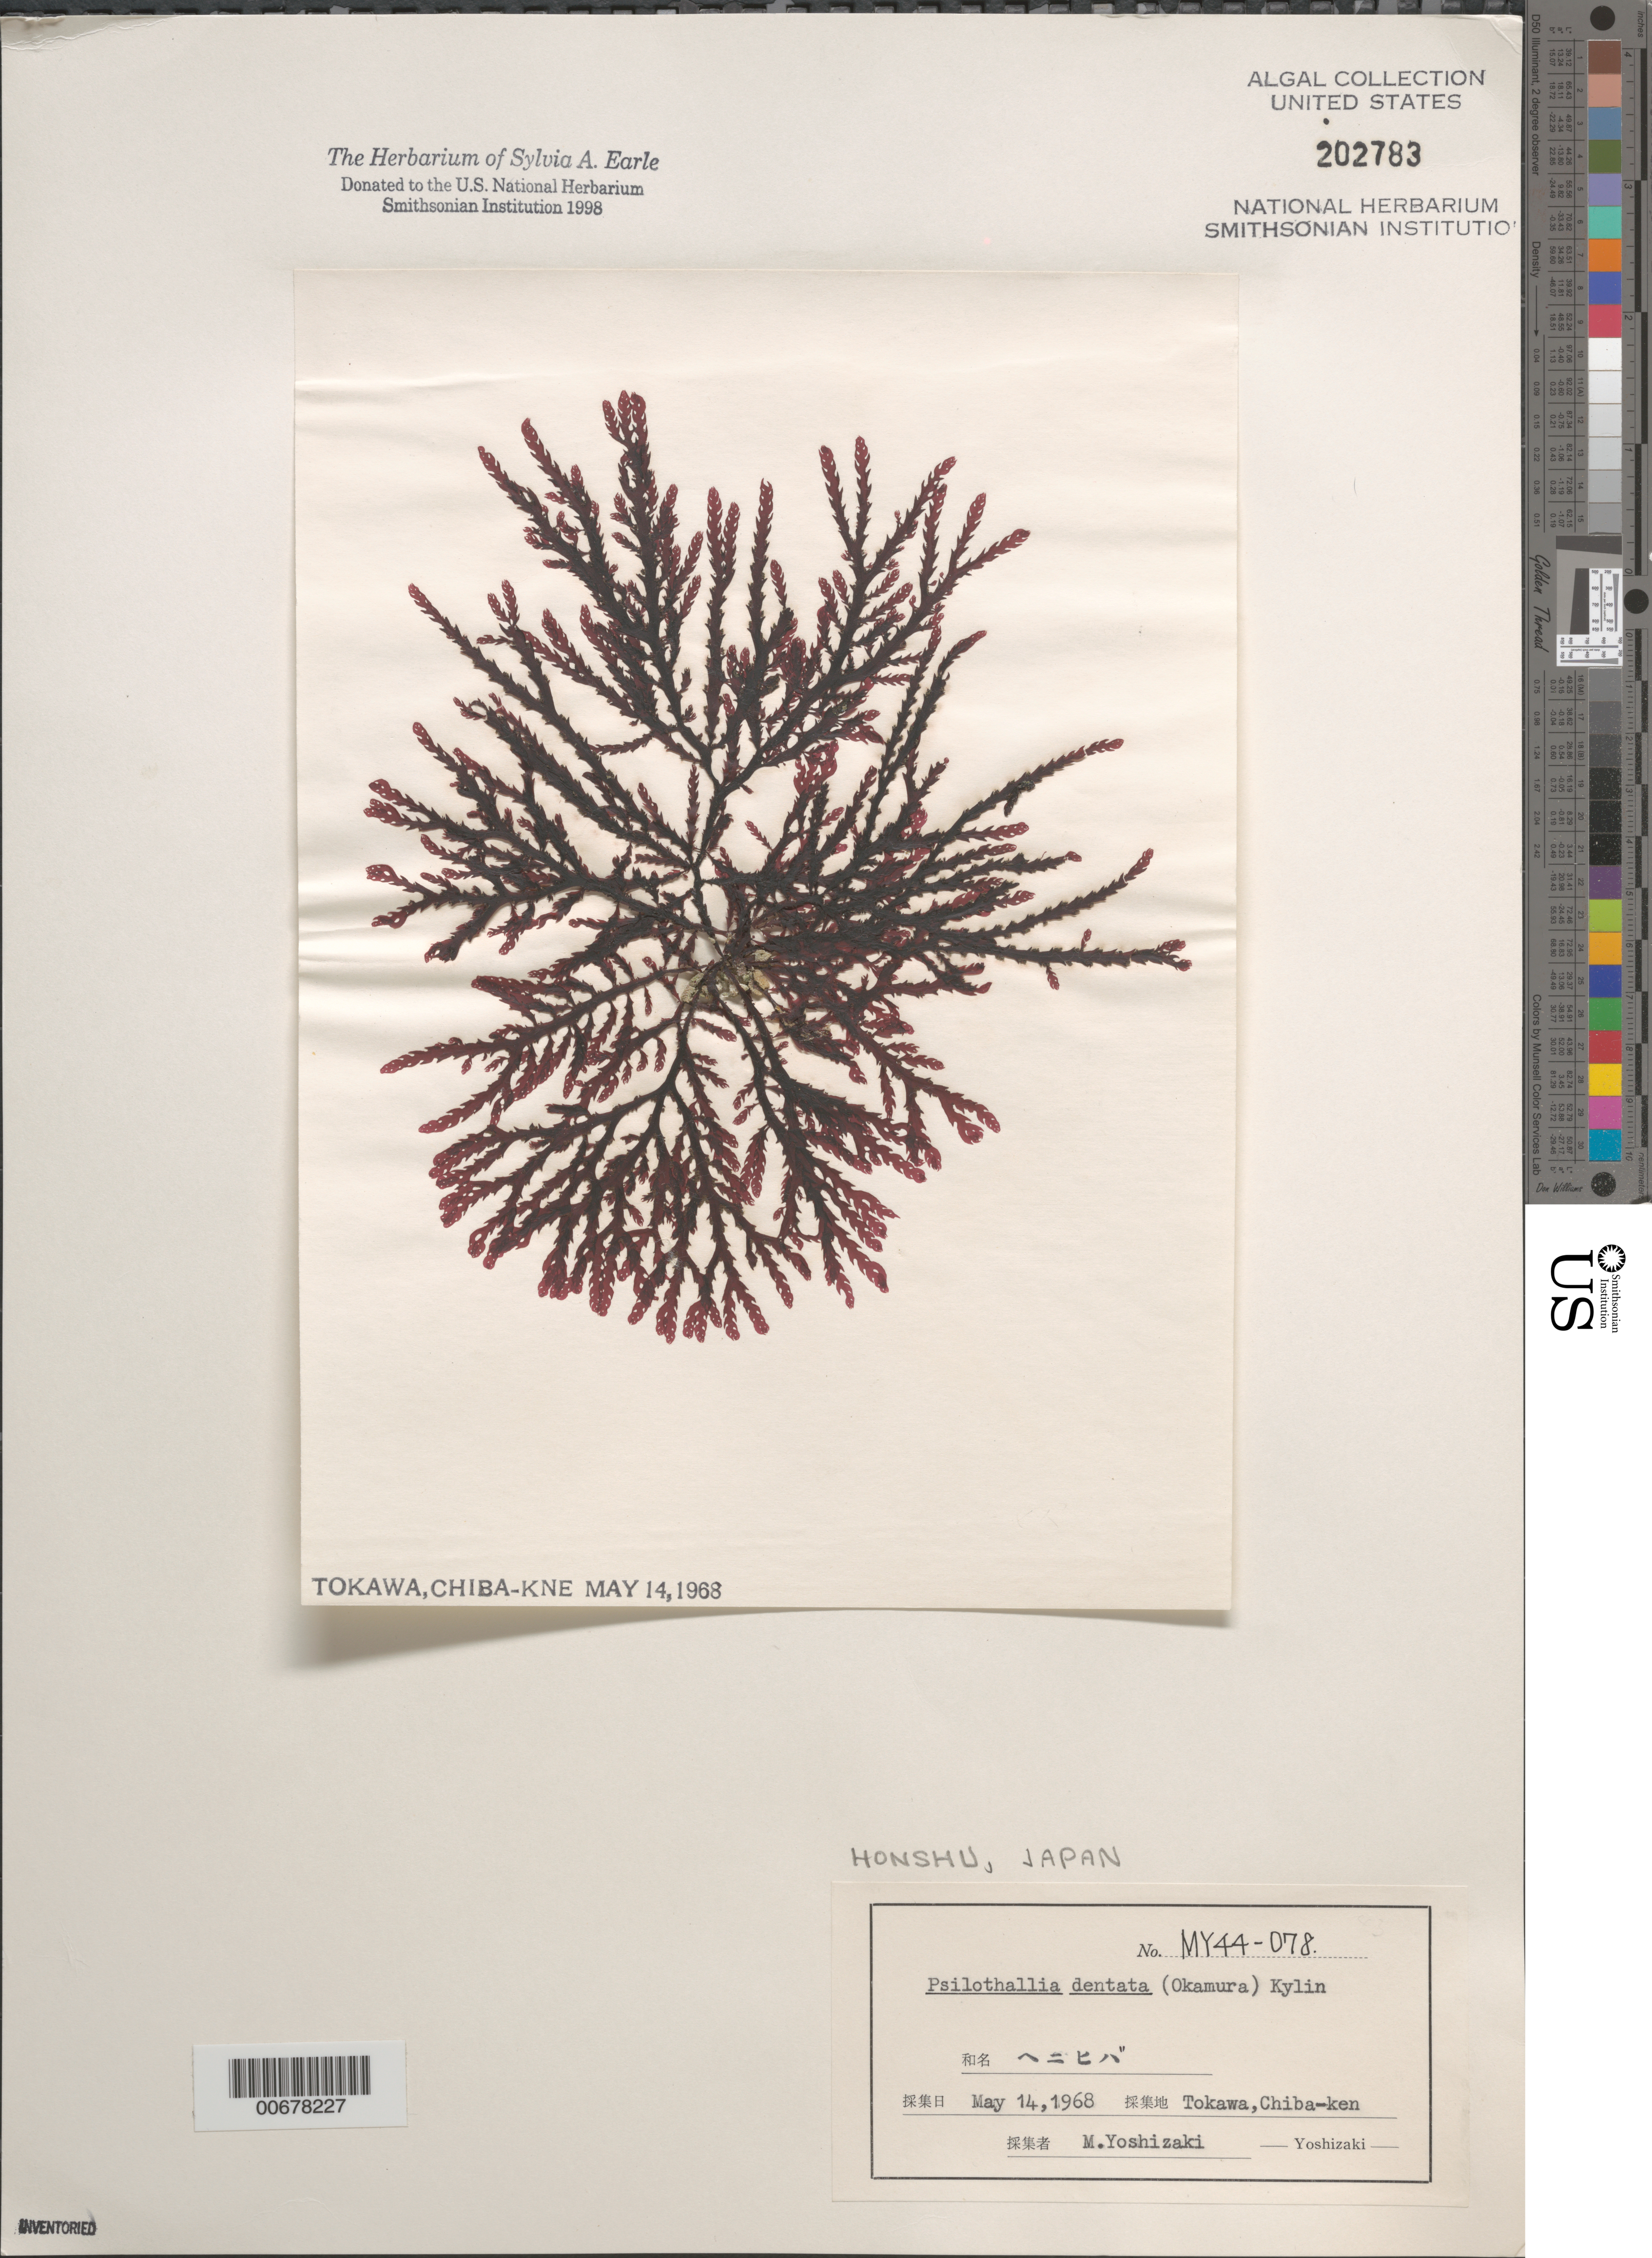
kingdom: Plantae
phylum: Rhodophyta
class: Florideophyceae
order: Ceramiales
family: Wrangeliaceae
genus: Ptilota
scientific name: Ptilota dentata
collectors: M. Yoshizaki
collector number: MY 44-078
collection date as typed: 14 May 1968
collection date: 1968-05-14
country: Japan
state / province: Tiba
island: Honshu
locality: Tokawa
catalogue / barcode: US 202783